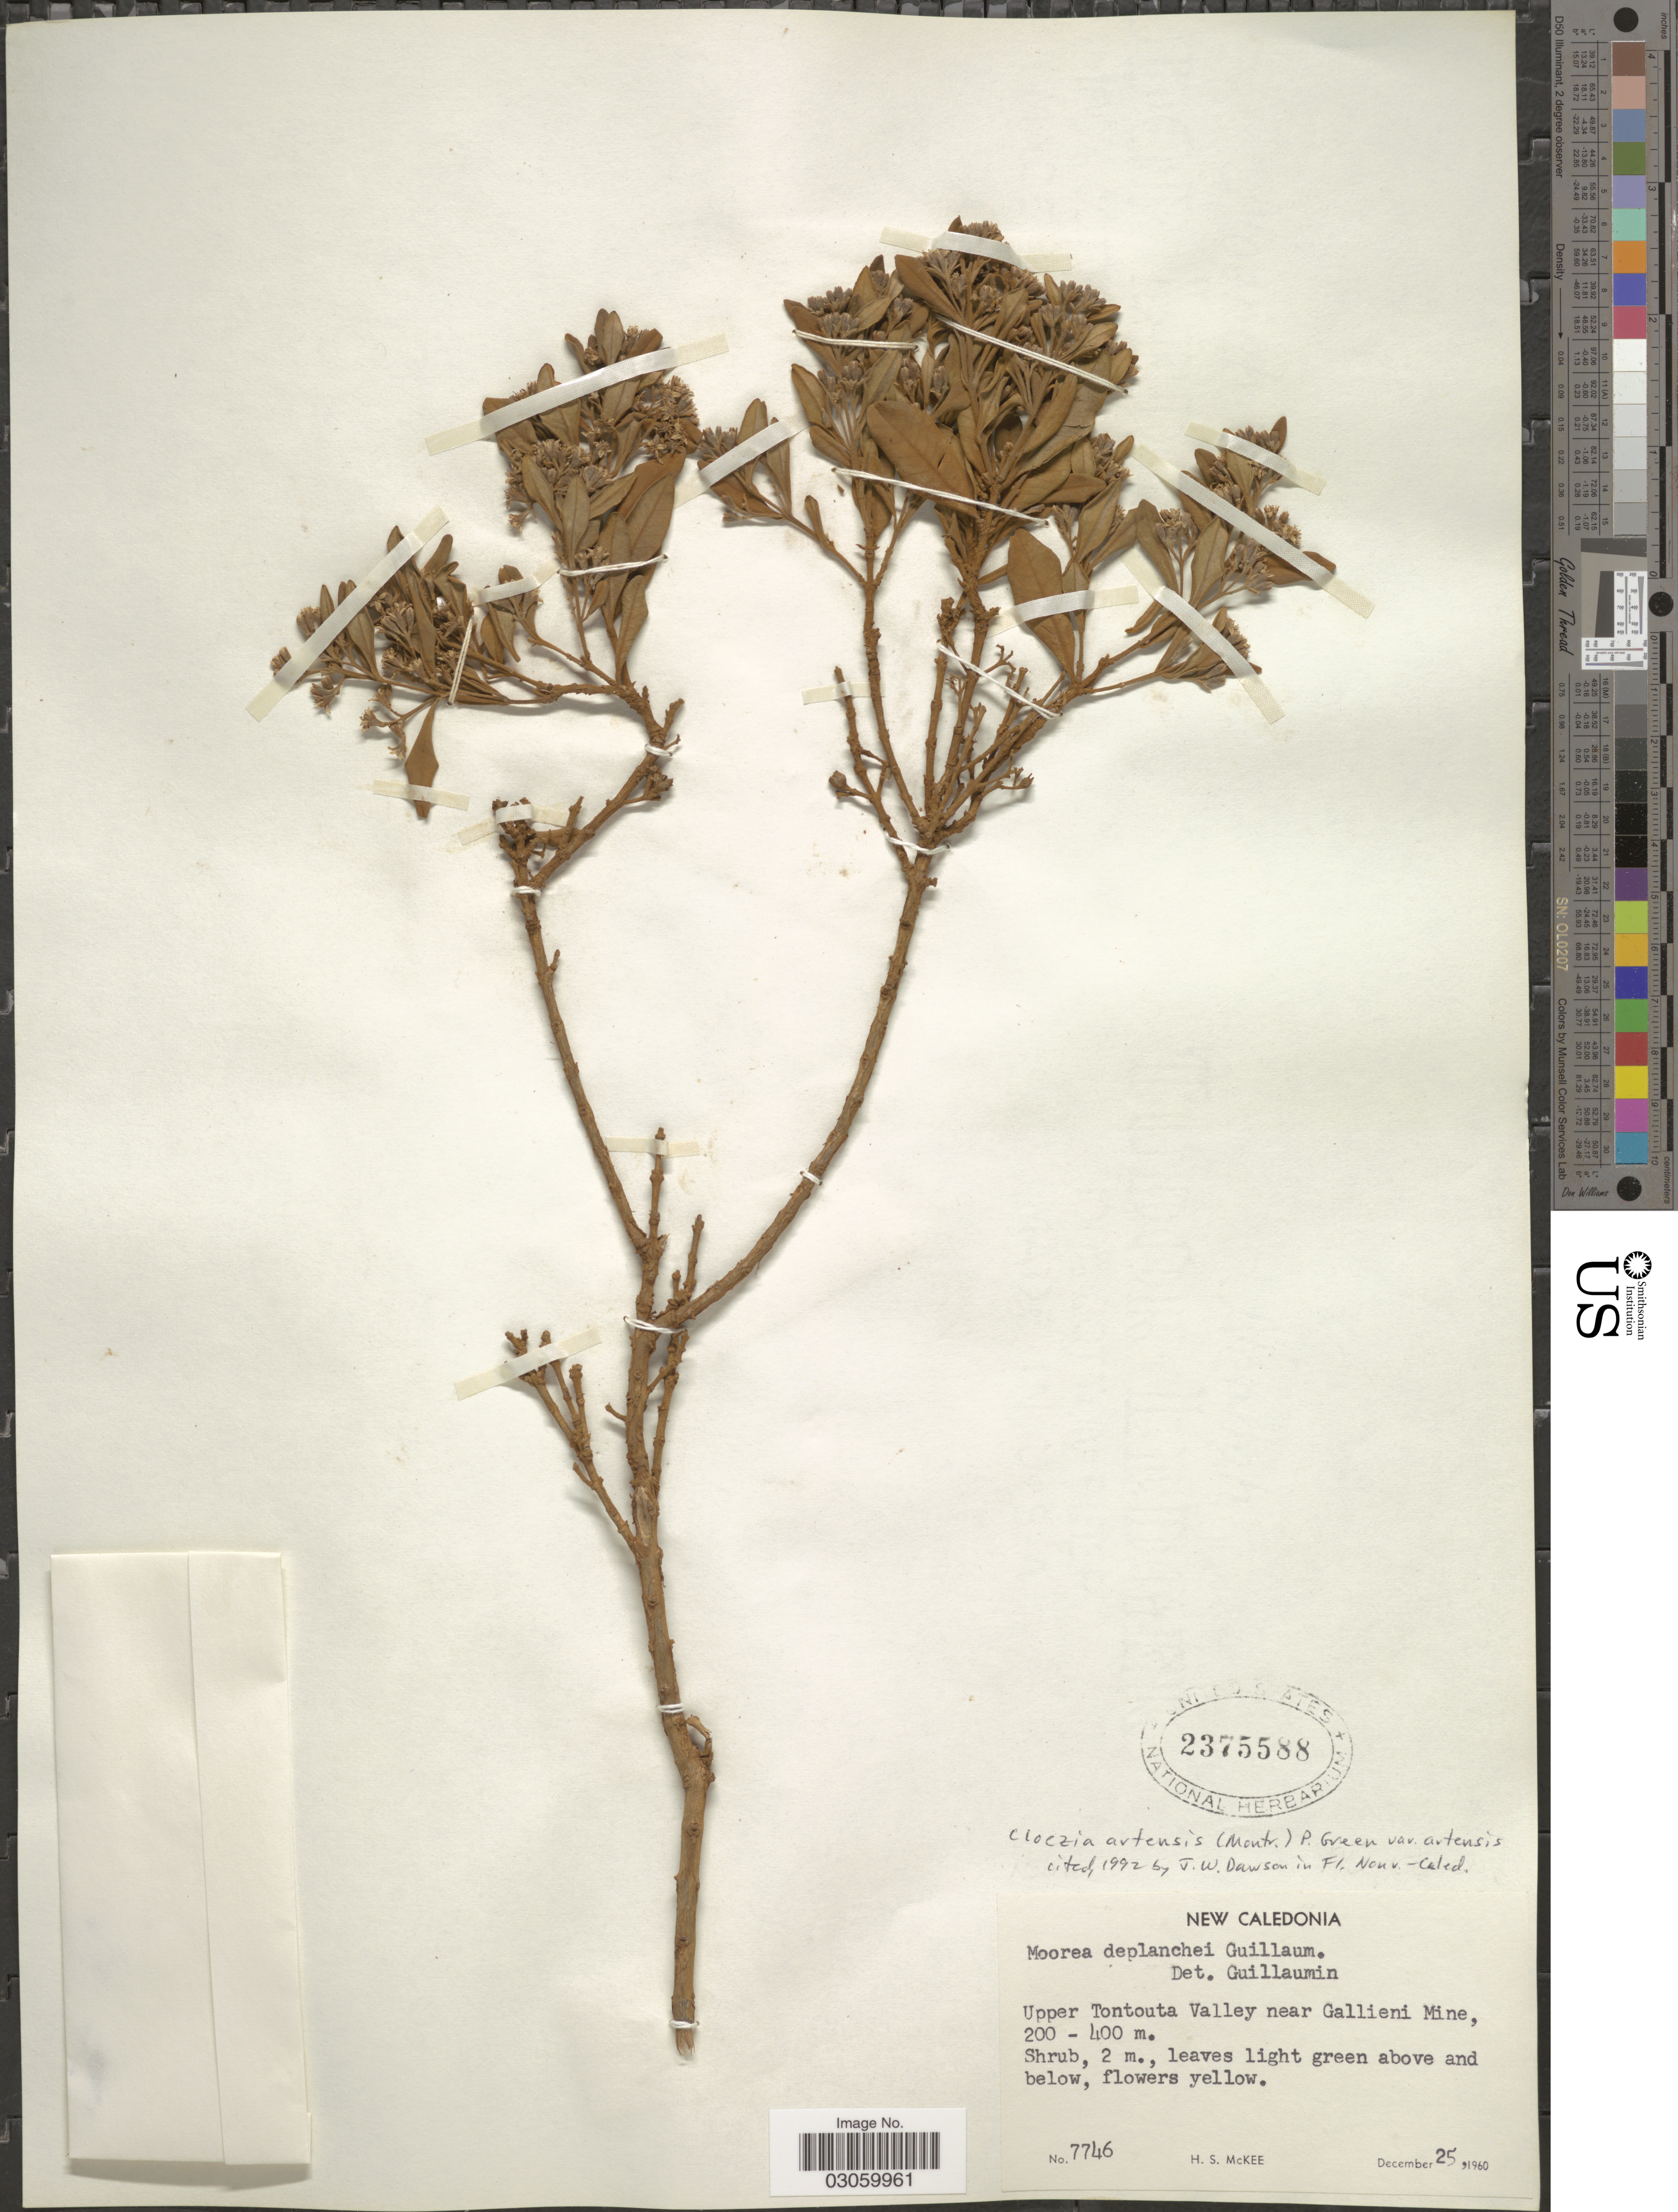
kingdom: Plantae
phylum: Tracheophyta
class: Magnoliopsida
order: Myrtales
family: Myrtaceae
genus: Cloezia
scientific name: Cloezia artensis var. artensis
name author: J.W. Dawson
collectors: H. S. McKee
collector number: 7746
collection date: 1960-12-25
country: New Caledonia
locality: Upper Tontouta Valley near Gallieni Mine.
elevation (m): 200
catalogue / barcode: US 2375588